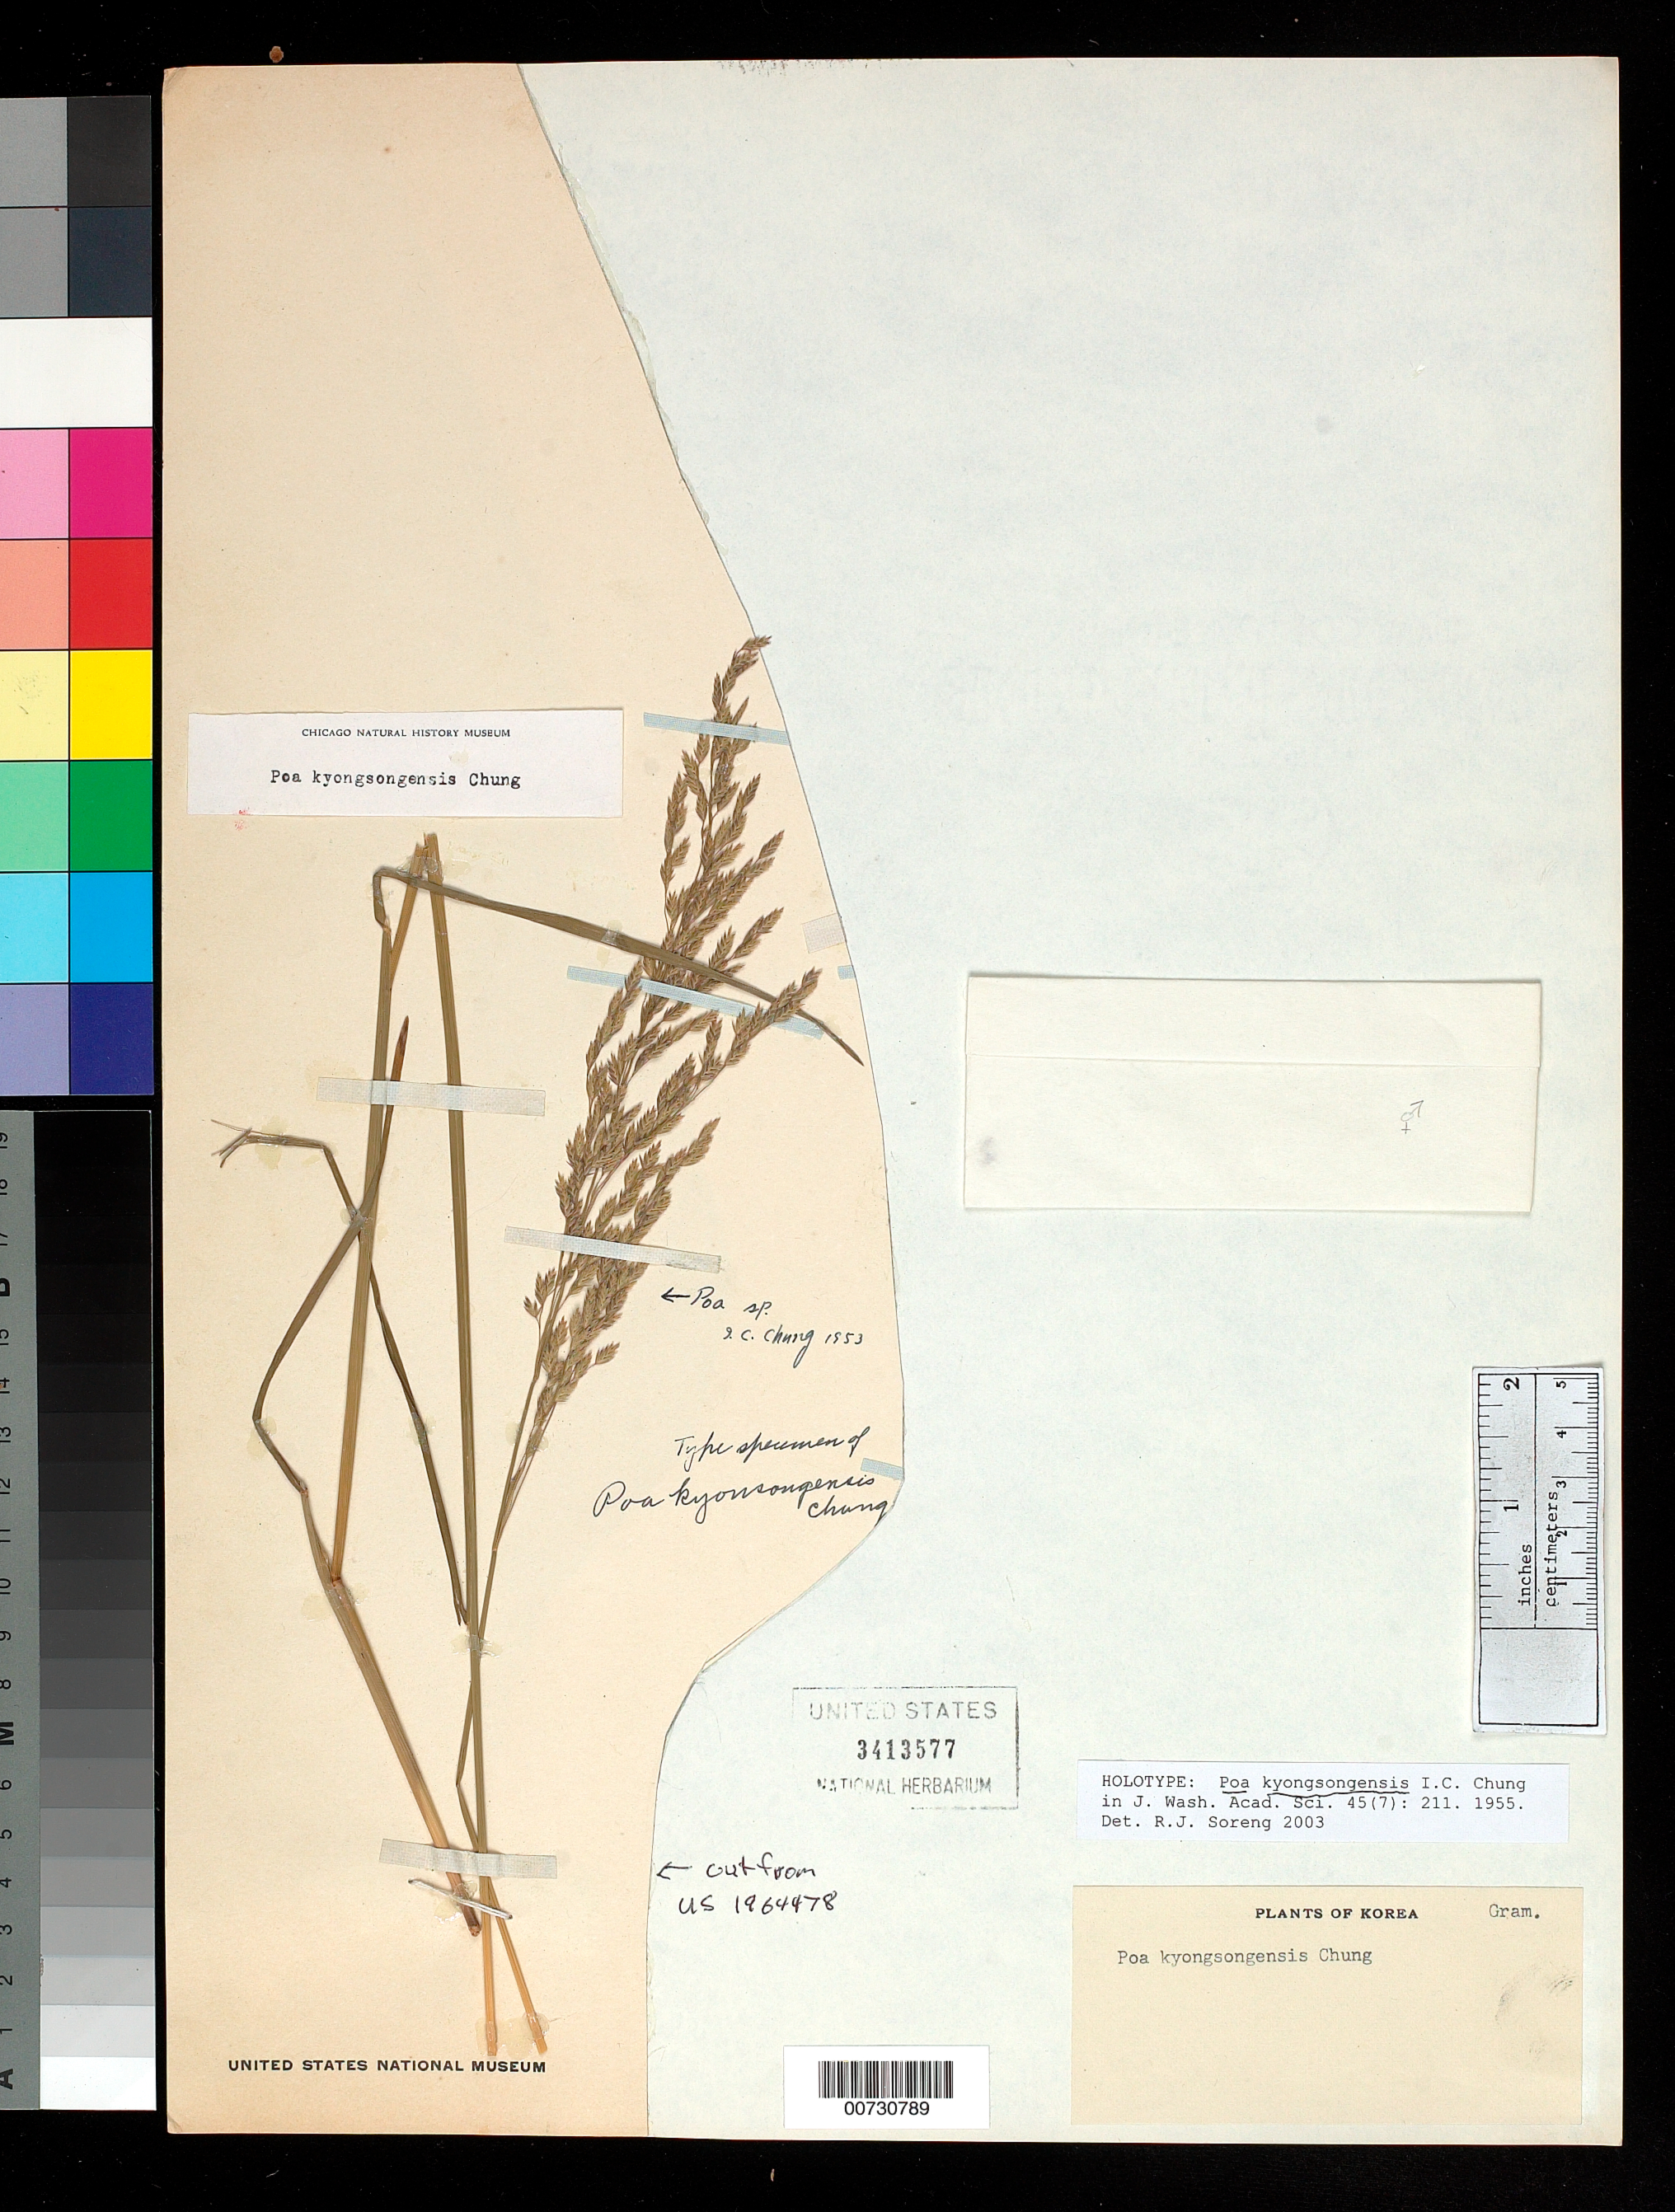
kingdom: Plantae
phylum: Tracheophyta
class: Liliopsida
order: Poales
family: Poaceae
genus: Poa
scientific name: Poa kyongsongensis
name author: I.C. Chung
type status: Holotype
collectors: J. Ohwi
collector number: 881 p.p.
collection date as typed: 02 Jun 1930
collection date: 1930-06-02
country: South Korea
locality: Kyongsong, Han Kyong - Pokto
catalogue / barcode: US 3413577